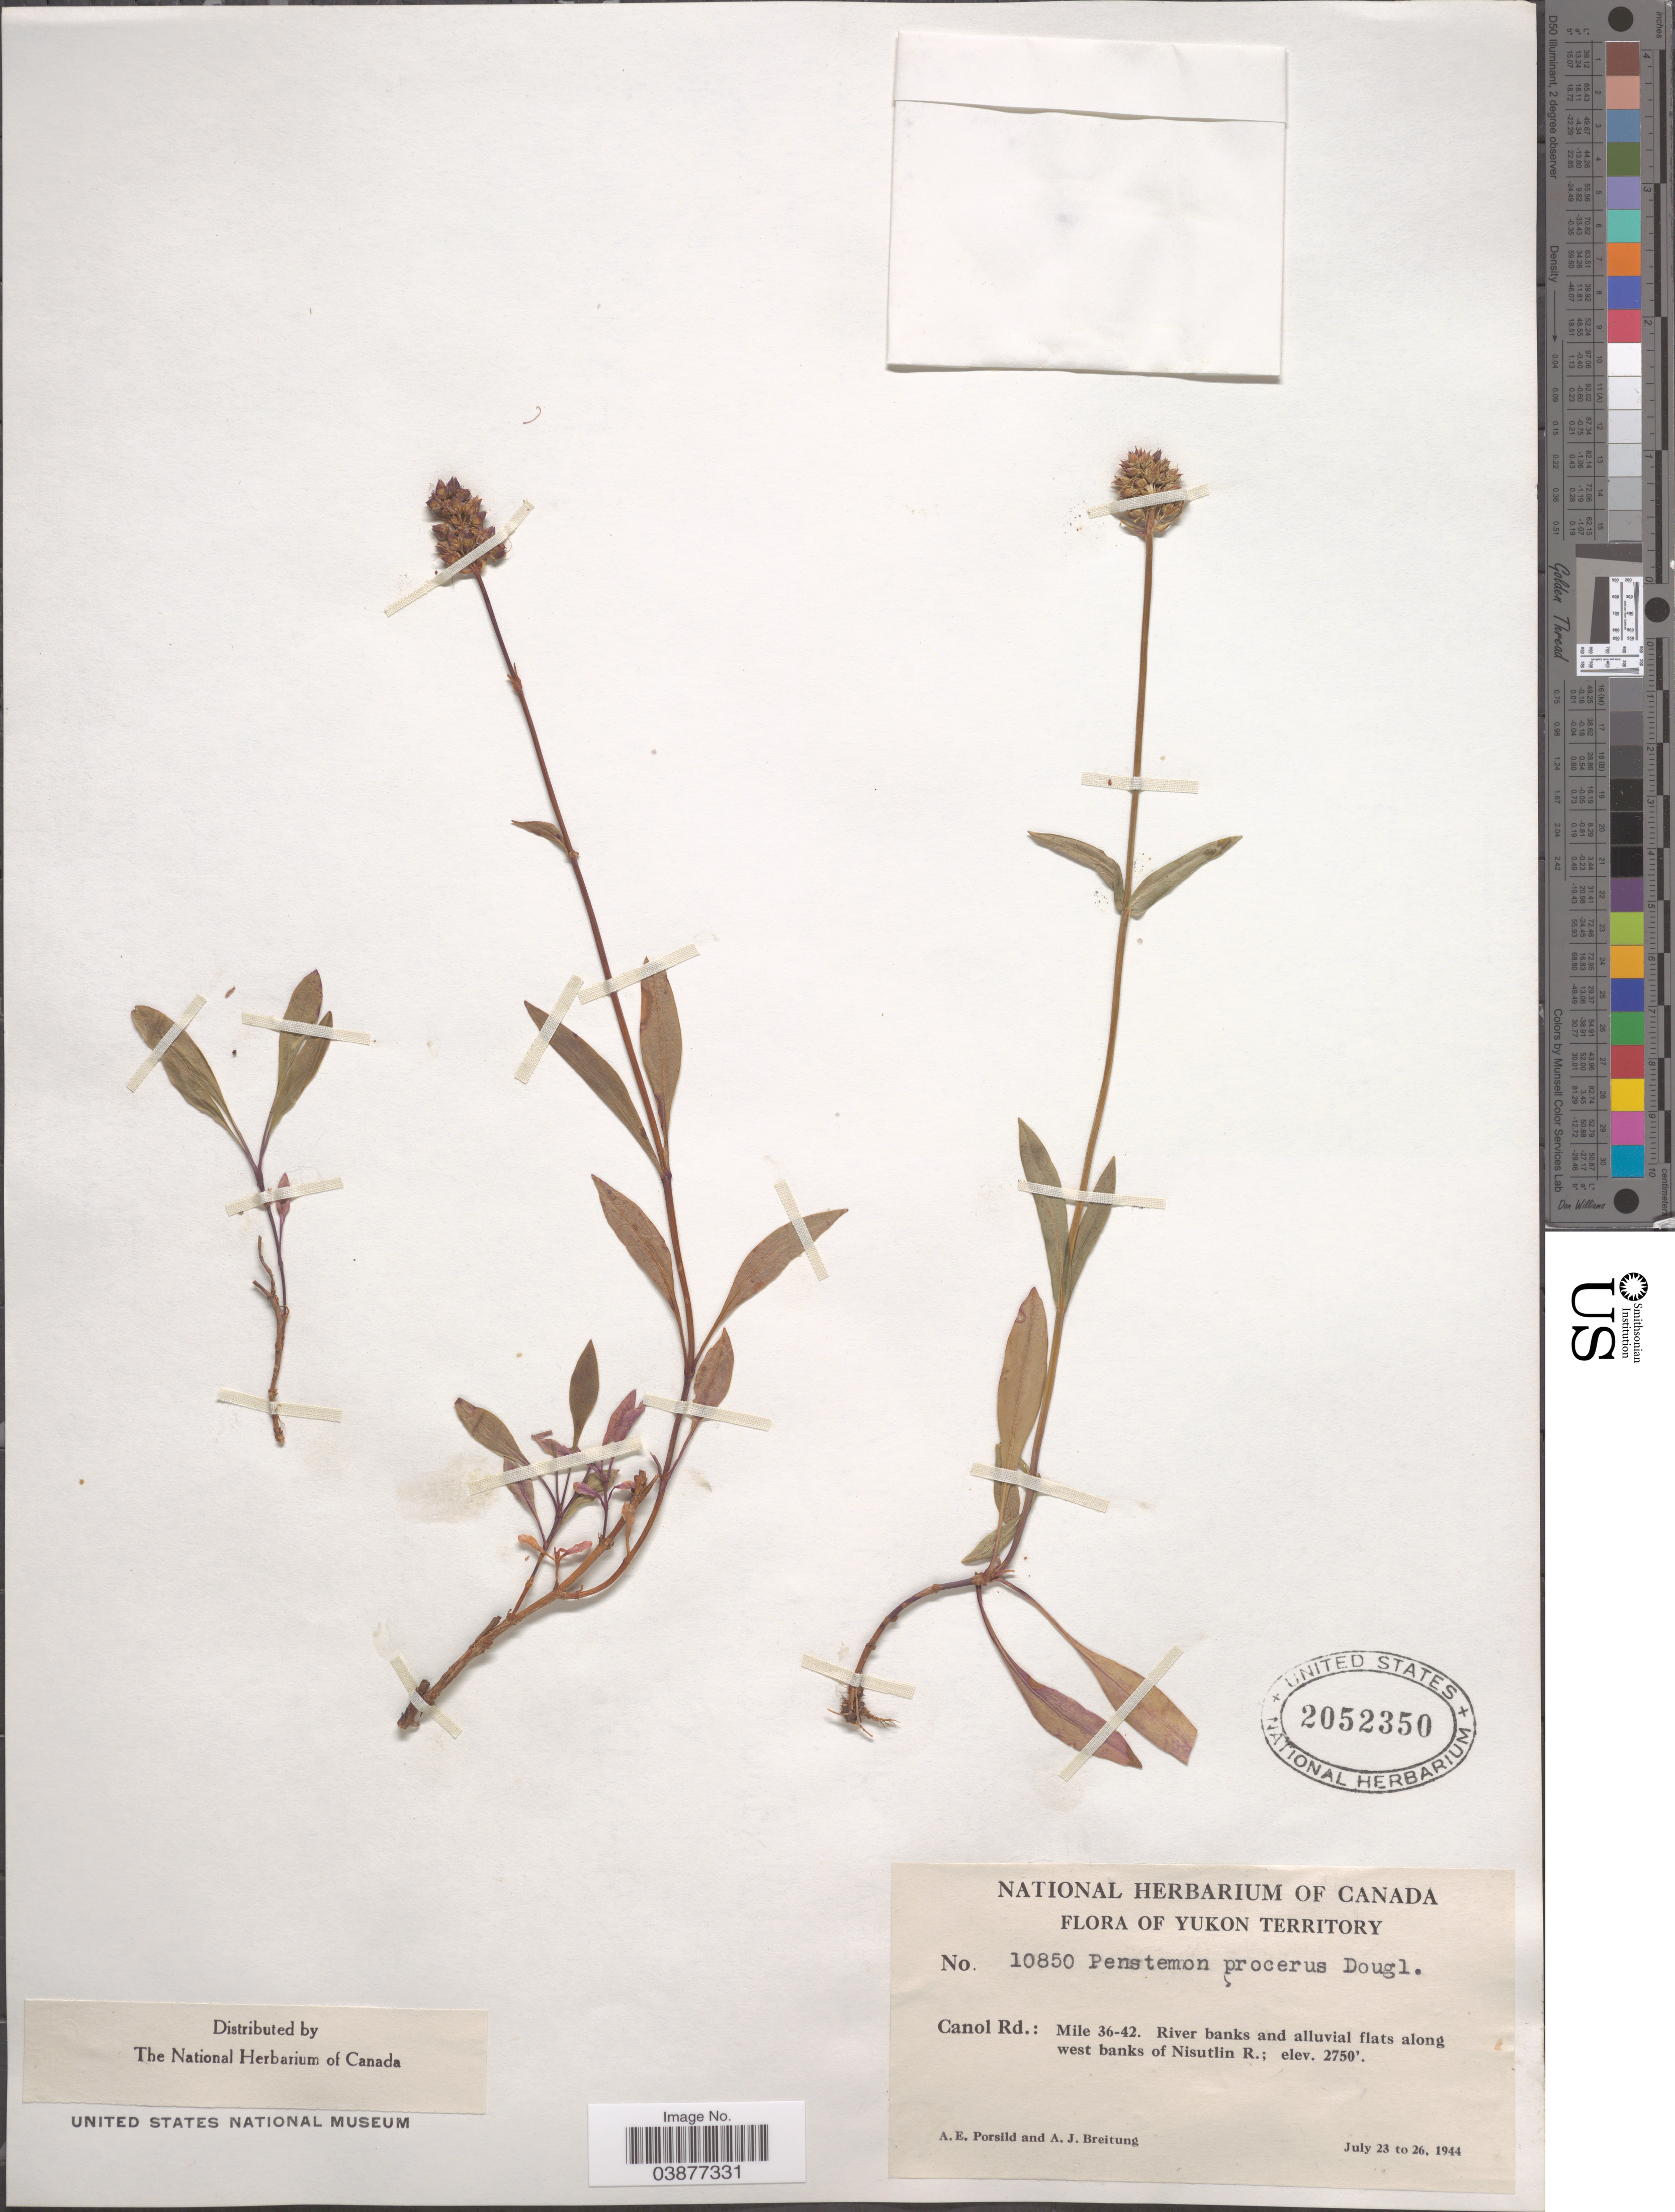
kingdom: Plantae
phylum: Tracheophyta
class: Magnoliopsida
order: Lamiales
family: Plantaginaceae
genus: Penstemon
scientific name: Penstemon procerus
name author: Douglas ex Graham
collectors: A. E. Porsild & A. Breitung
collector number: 10850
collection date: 1944-07-23/1944-07-26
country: Canada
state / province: Yukon Territory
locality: Canol Rd.: Mile 36-42. River banks and alluvial flats along west banks of Nisutlin R.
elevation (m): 838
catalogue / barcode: US 2052350